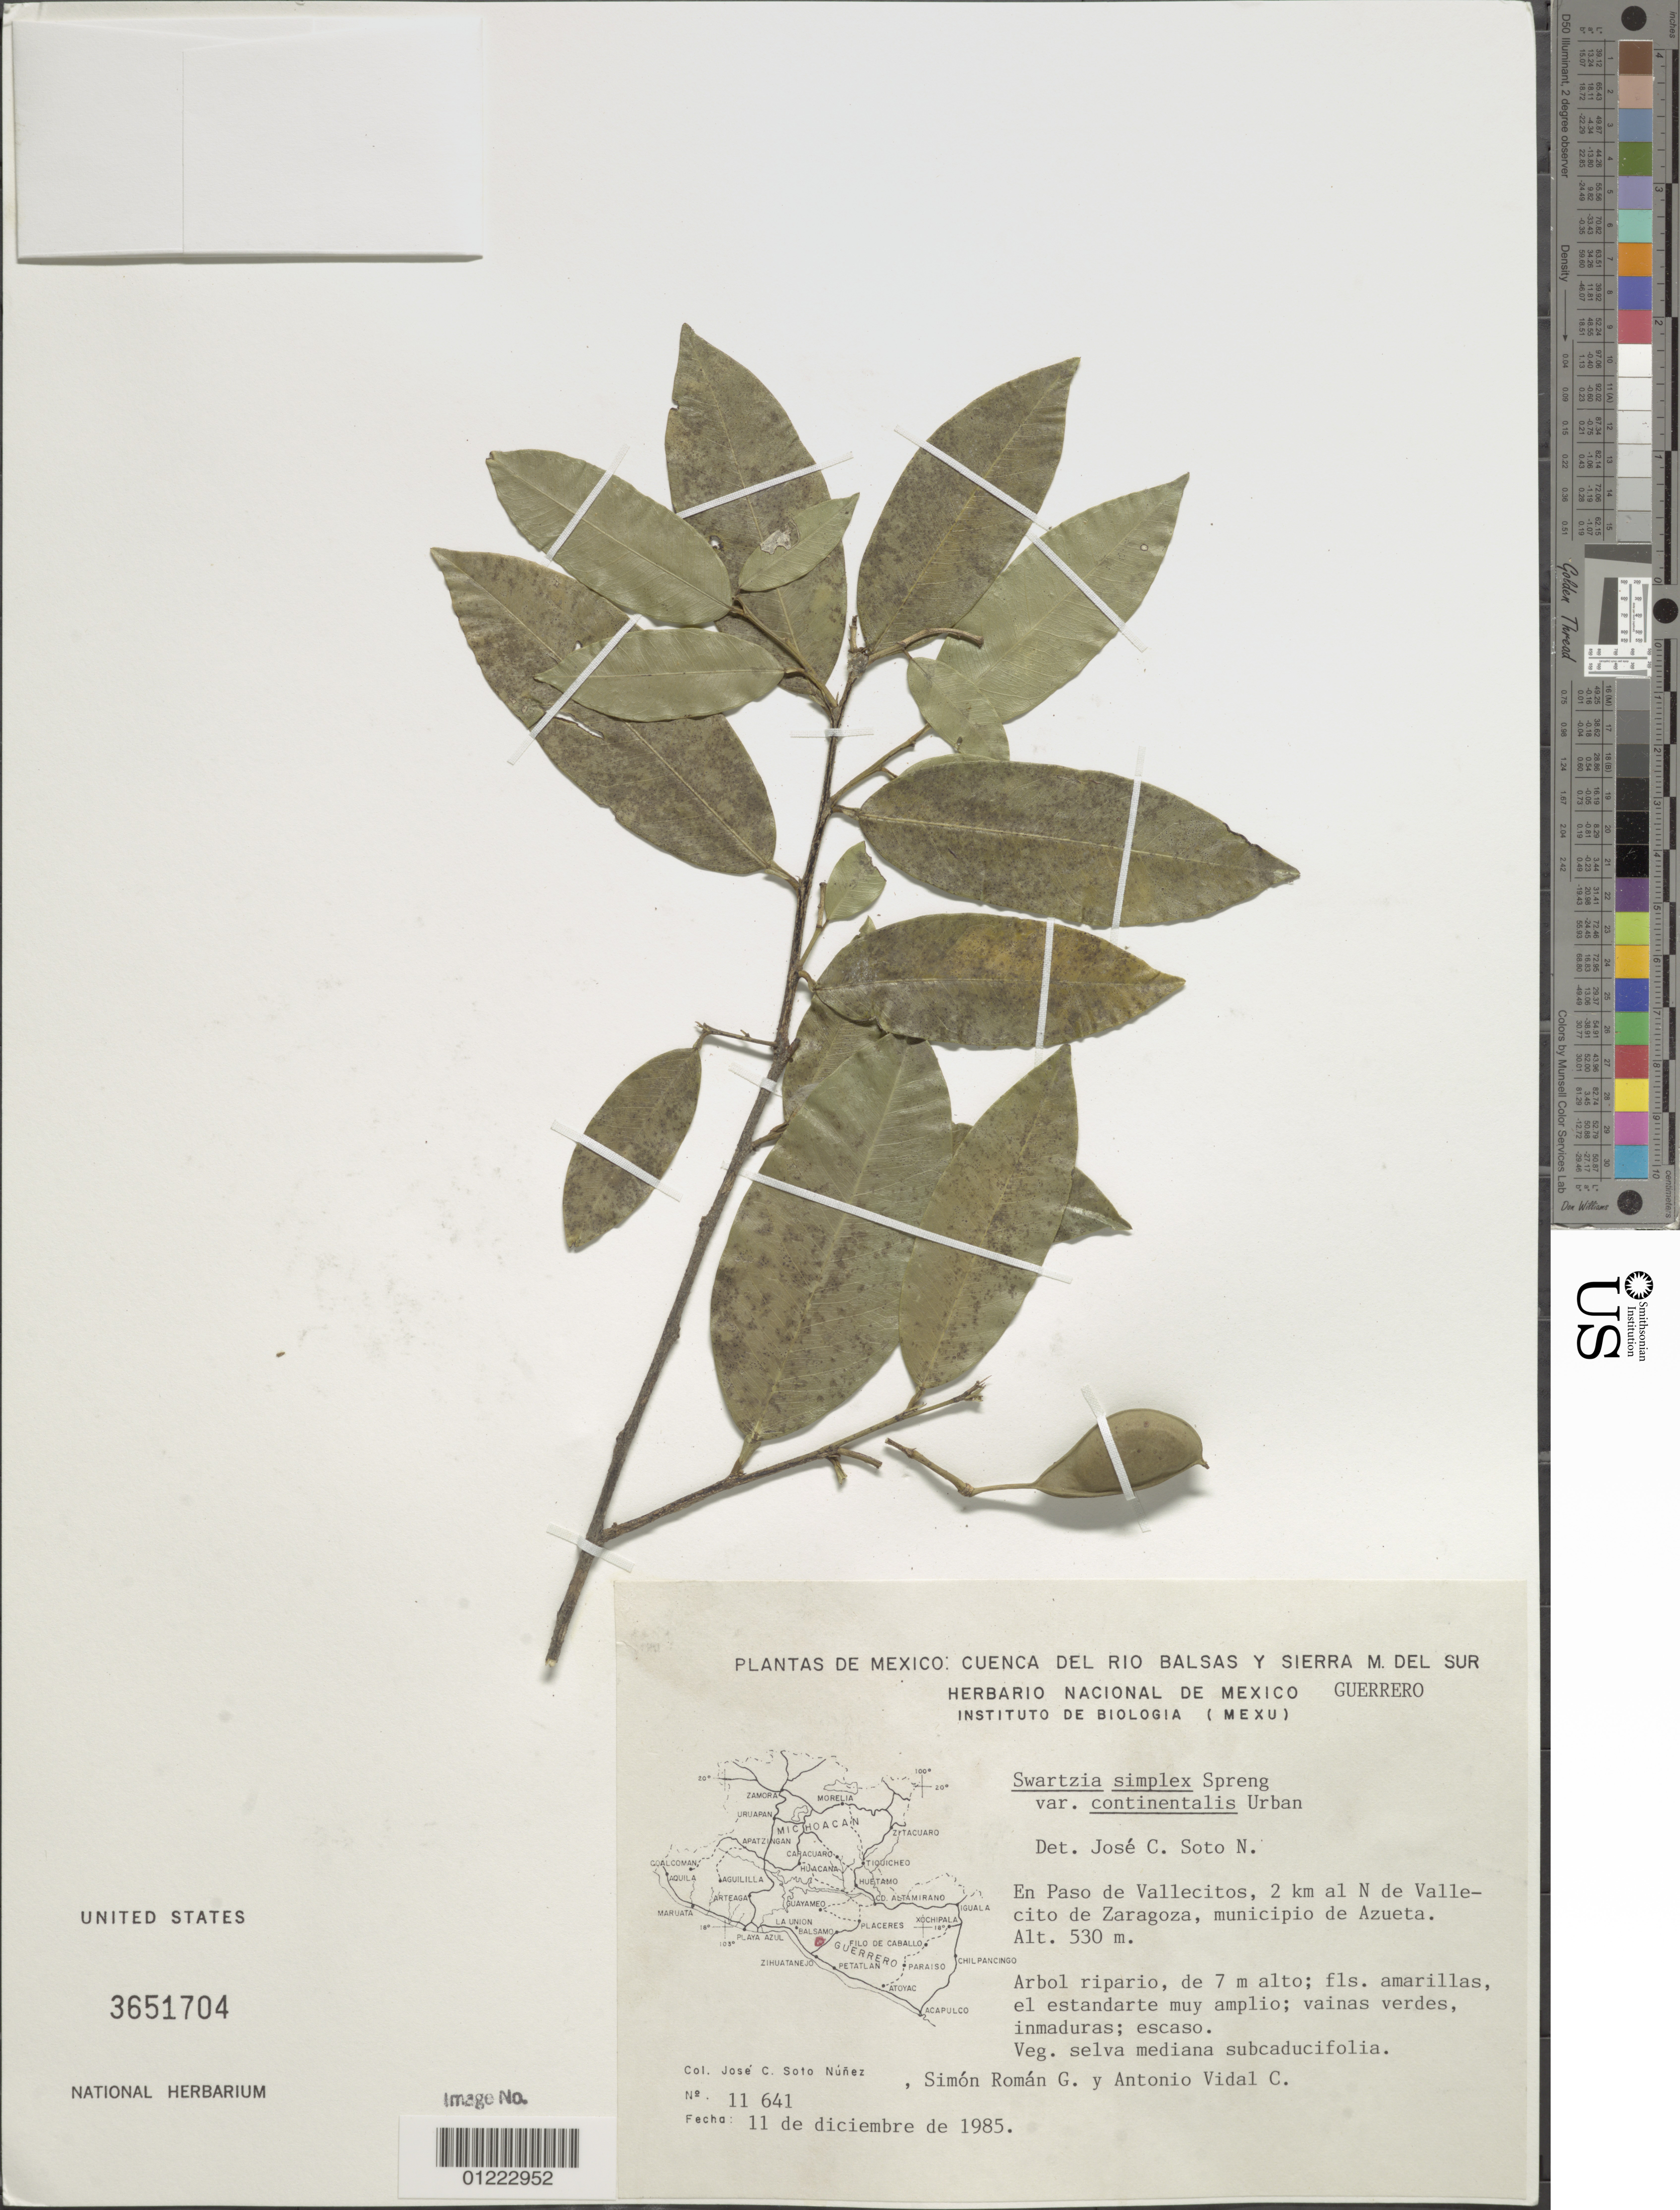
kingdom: Plantae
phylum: Tracheophyta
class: Magnoliopsida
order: Fabales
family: Fabaceae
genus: Swartzia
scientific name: Swartzia simplex var. continentalis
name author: Urb.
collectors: J. C. Soto Núñez, S. Román G. & A. Vidal C.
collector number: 641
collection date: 1985-12-11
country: Mexico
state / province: México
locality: En Paso de Vallecitos, 2 km al N de Vallencito de Zaragoza, municipio de Azueta.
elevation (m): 530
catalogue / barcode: US 3651704